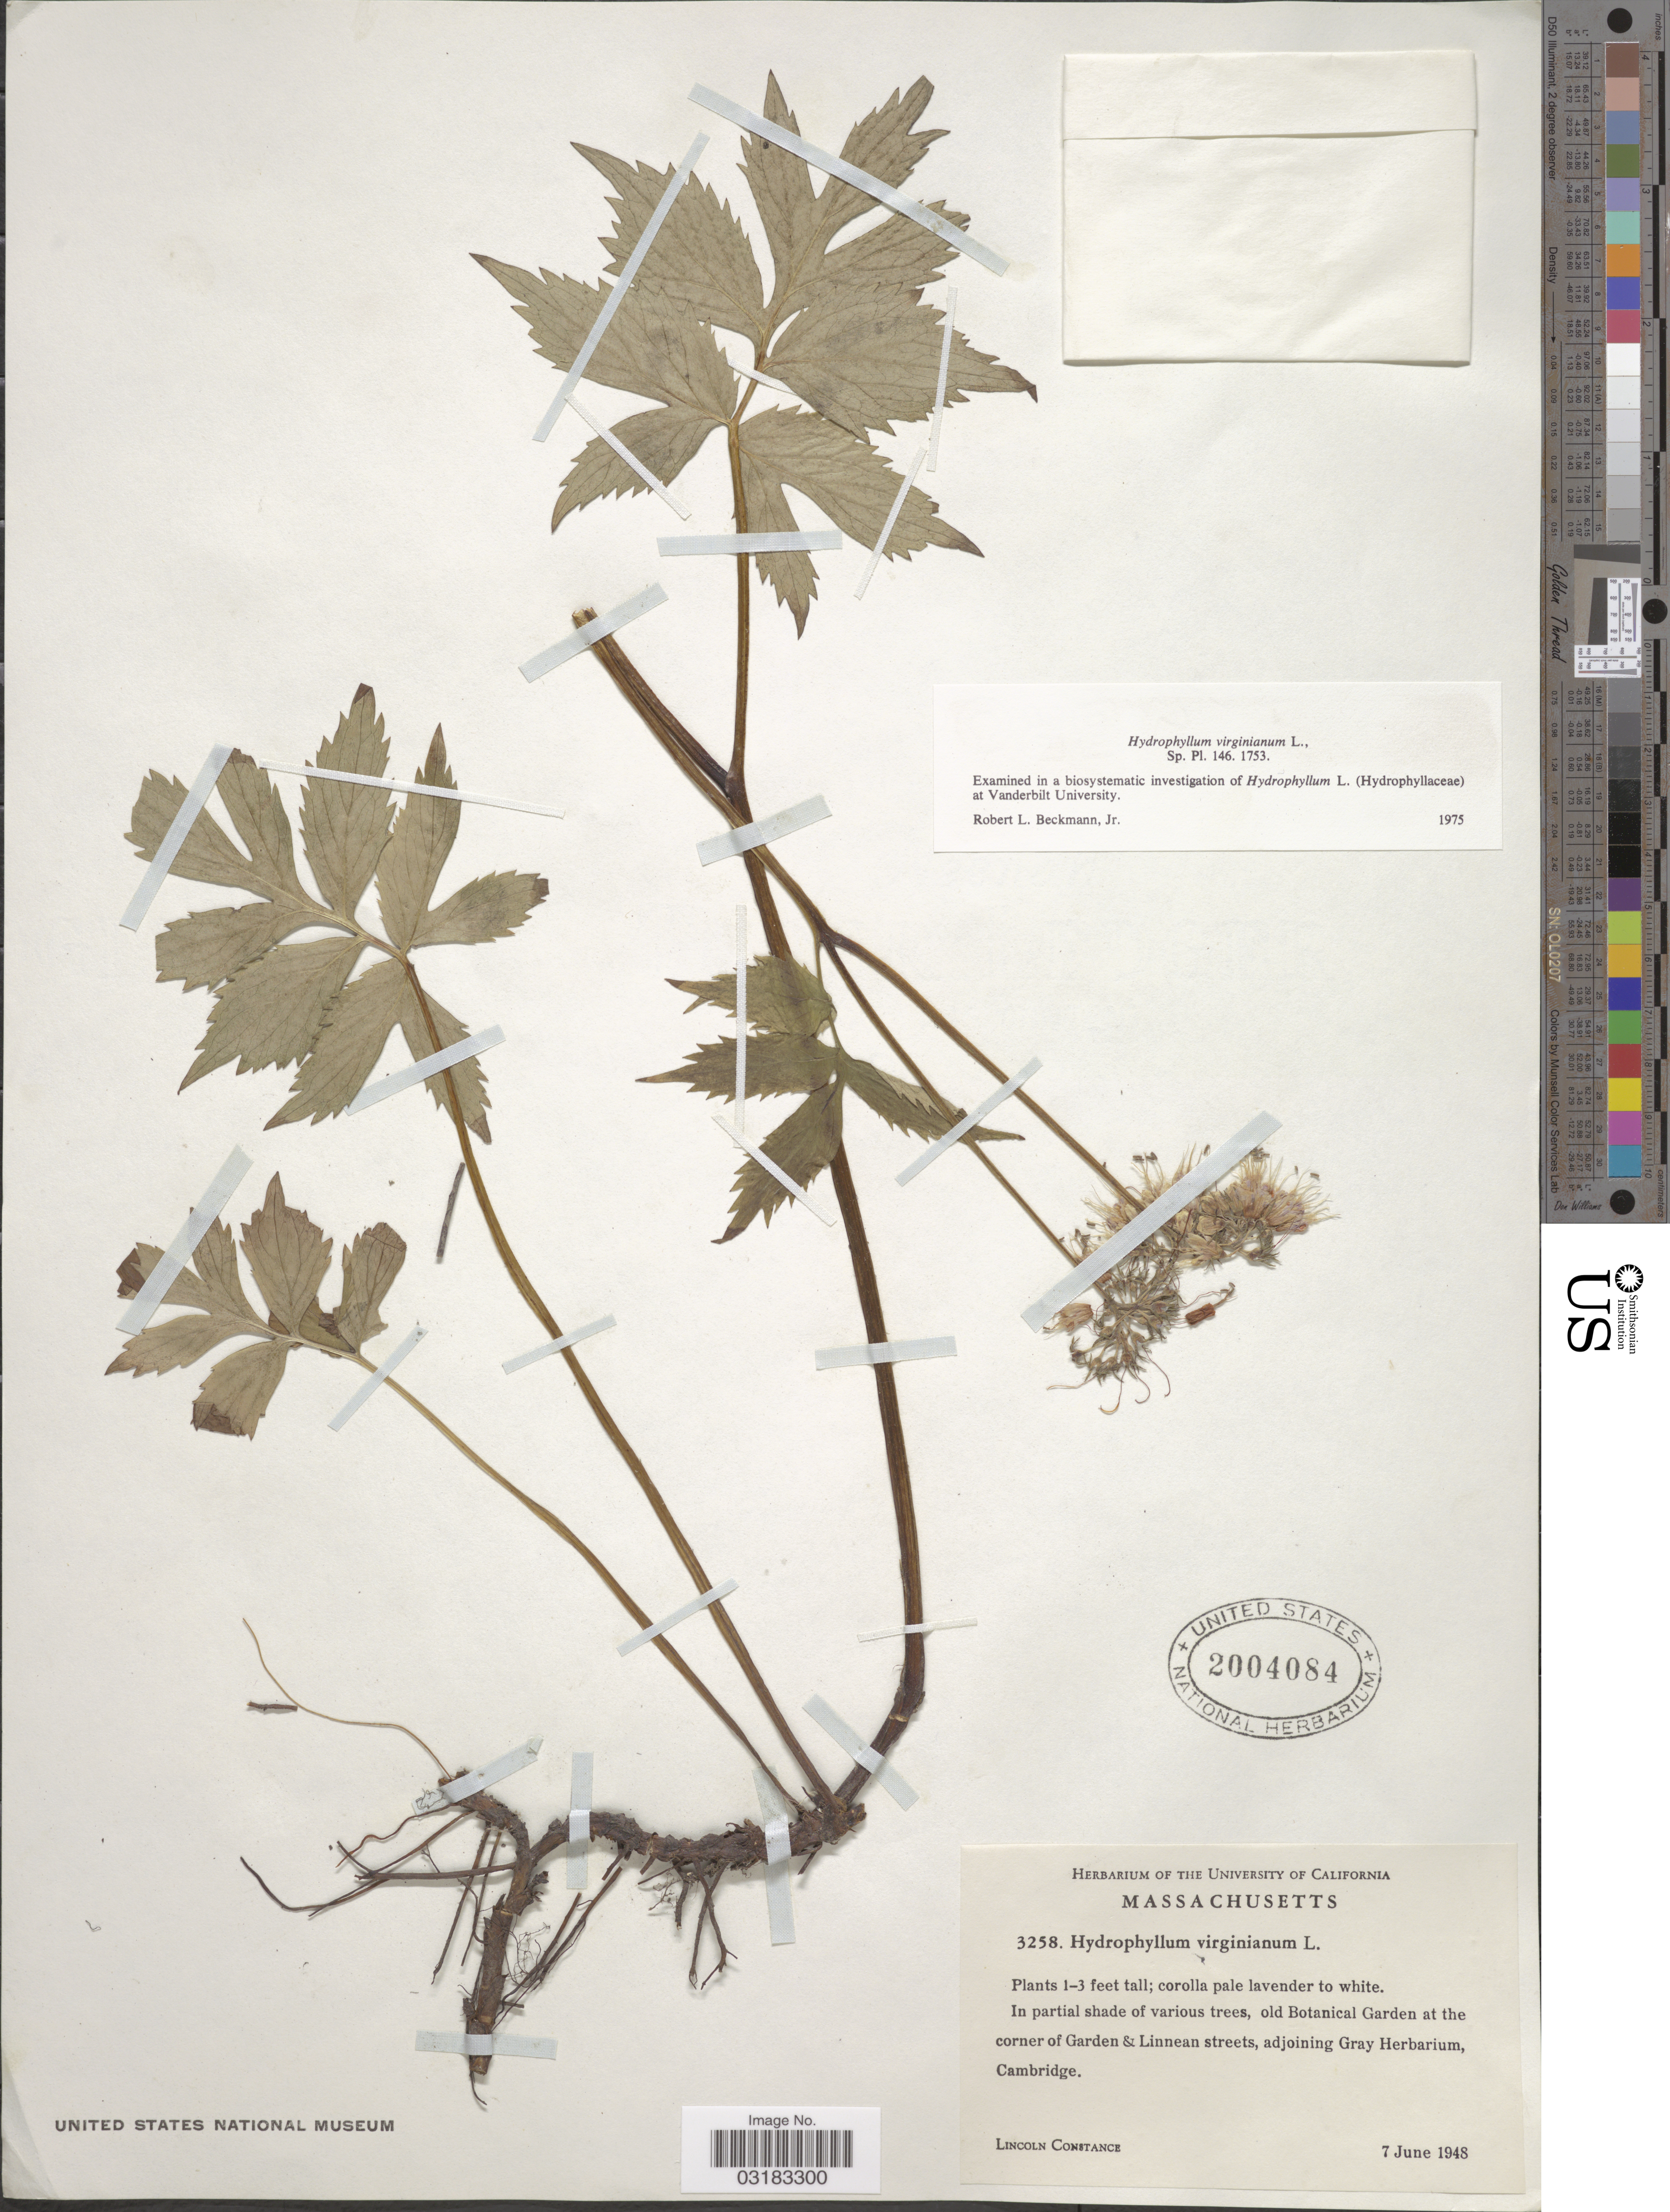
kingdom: Plantae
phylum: Tracheophyta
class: Magnoliopsida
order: Boraginales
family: Hydrophyllaceae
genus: Hydrophyllum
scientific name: Hydrophyllum virginianum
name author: L.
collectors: L. Constance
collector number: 3258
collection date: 1948-06-07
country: United States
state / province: Massachusetts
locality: Old Botanical Garden at the corner of Garden & Lennean streets, adjoining Gray Herbarium Cambridge.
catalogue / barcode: US 2004084